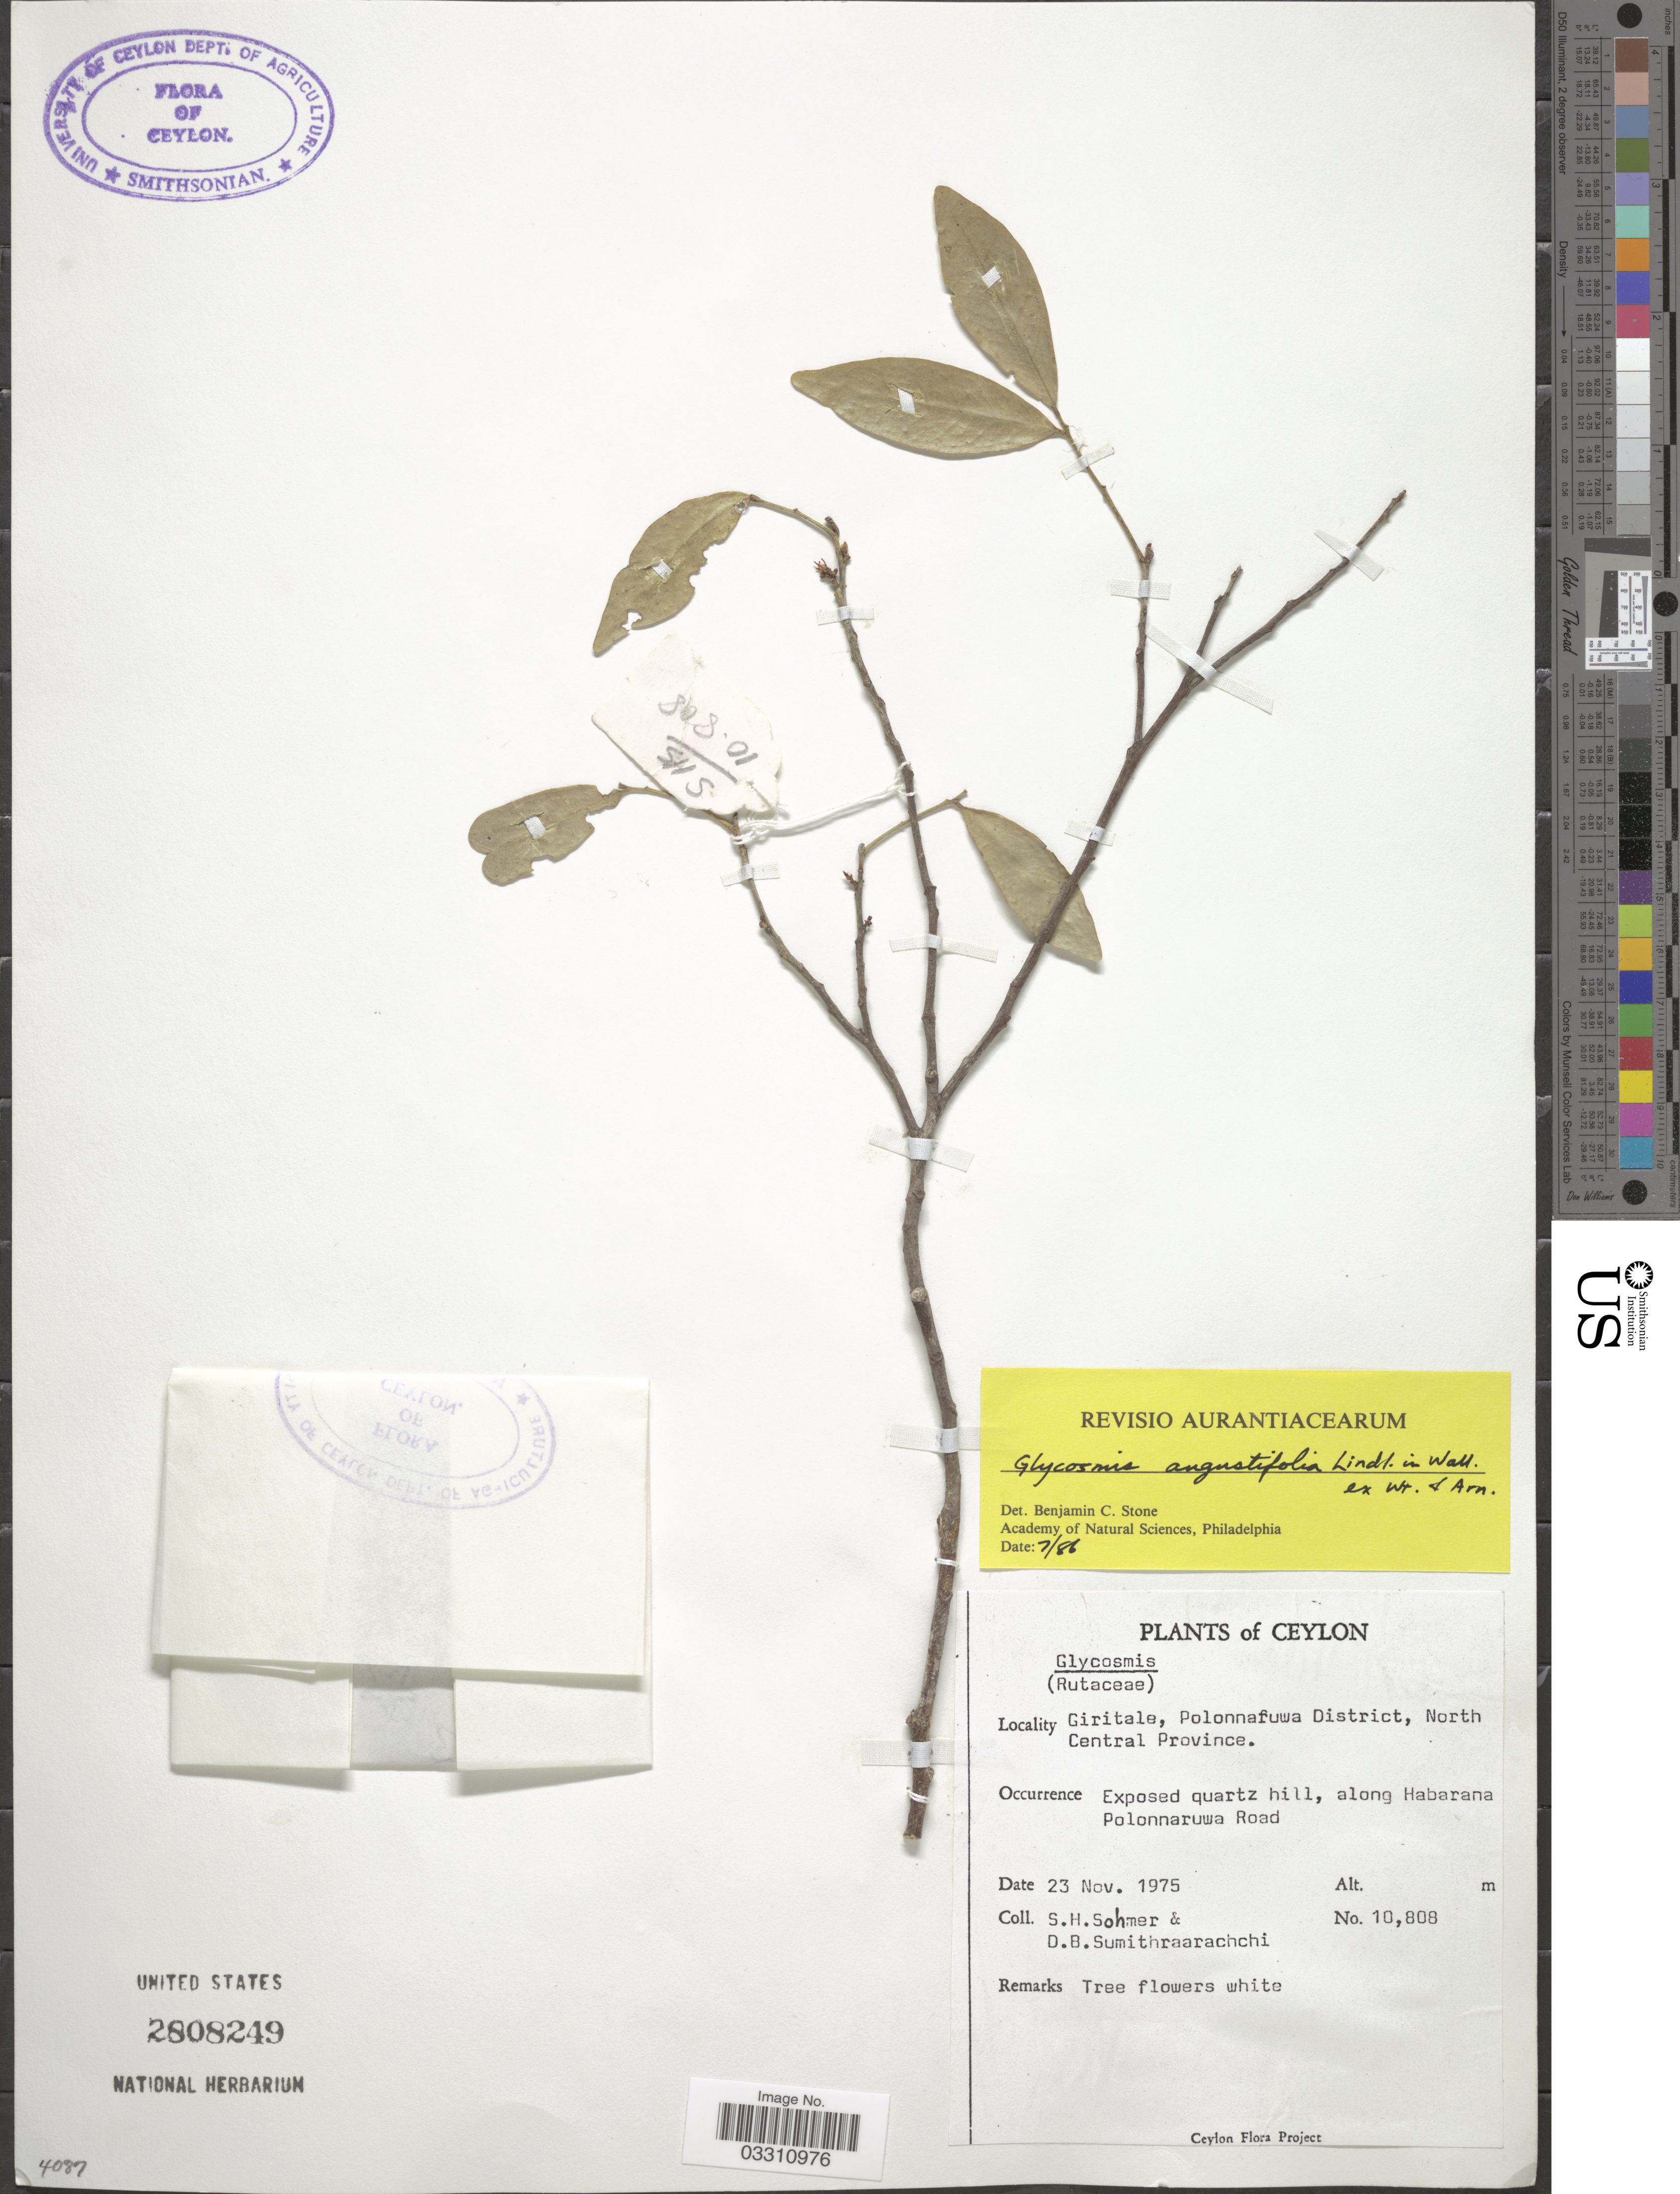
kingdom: Plantae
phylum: Tracheophyta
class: Magnoliopsida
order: Sapindales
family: Rutaceae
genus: Glycosmis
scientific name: Glycosmis angustifolia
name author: Lindl. ex Wight & Arn.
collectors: S. H. Sohmer & D. B. Sumithraarachchi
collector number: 10808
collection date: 1975-11-23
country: Sri Lanka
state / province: North Central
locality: Ceylon, Giritale, Polonnaruwa District, North Central Province, Exposed quartz hill, along Habarana Polonnaruwa Road.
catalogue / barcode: US 2808249